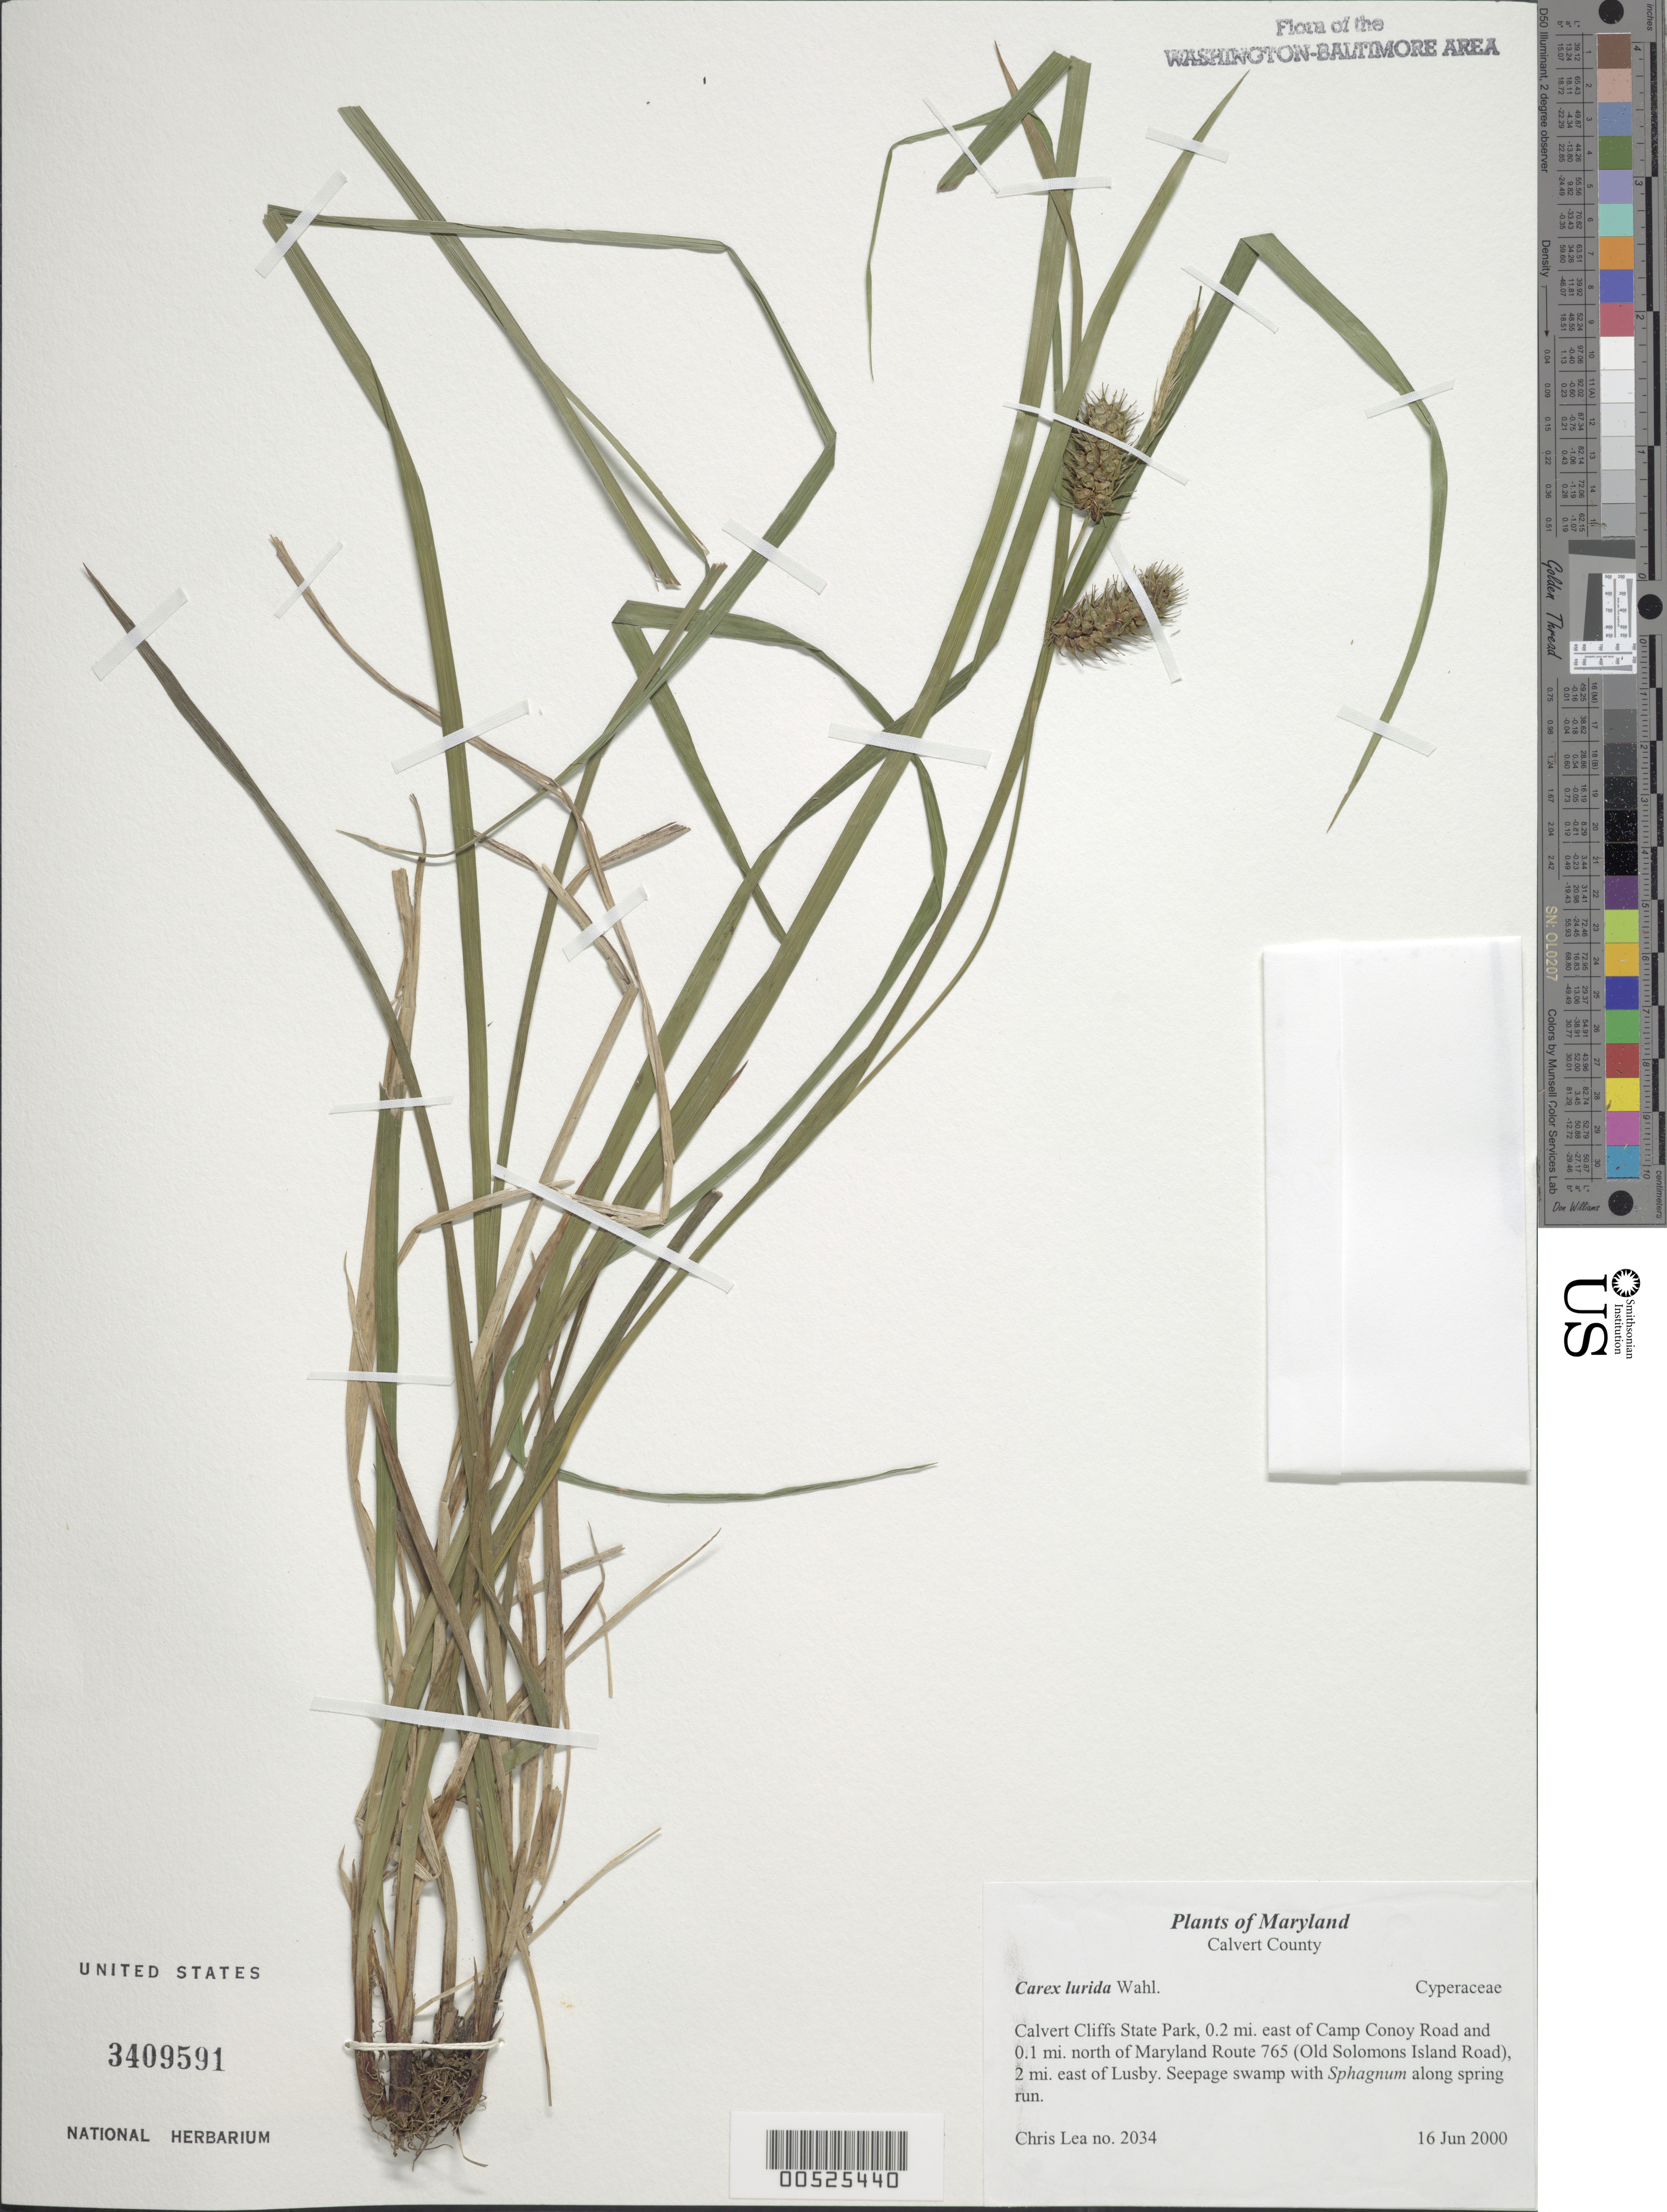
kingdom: Plantae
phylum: Tracheophyta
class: Liliopsida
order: Poales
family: Cyperaceae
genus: Carex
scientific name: Carex lurida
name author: Wahlenb.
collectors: C. Lea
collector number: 2034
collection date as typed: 16 Jun 2000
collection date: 2000-06-16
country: United States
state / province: Maryland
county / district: Calvert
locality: Calvert Cliffs State Park, 0.2 mi. east of Camp Conoy Road and 0.1 mi. north of Maryland Route 765 (Old Solomons Island Road), 2 mi. east of Lusby.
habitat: Seepage swamp with Sphagnum along spring run.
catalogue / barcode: US 3409591